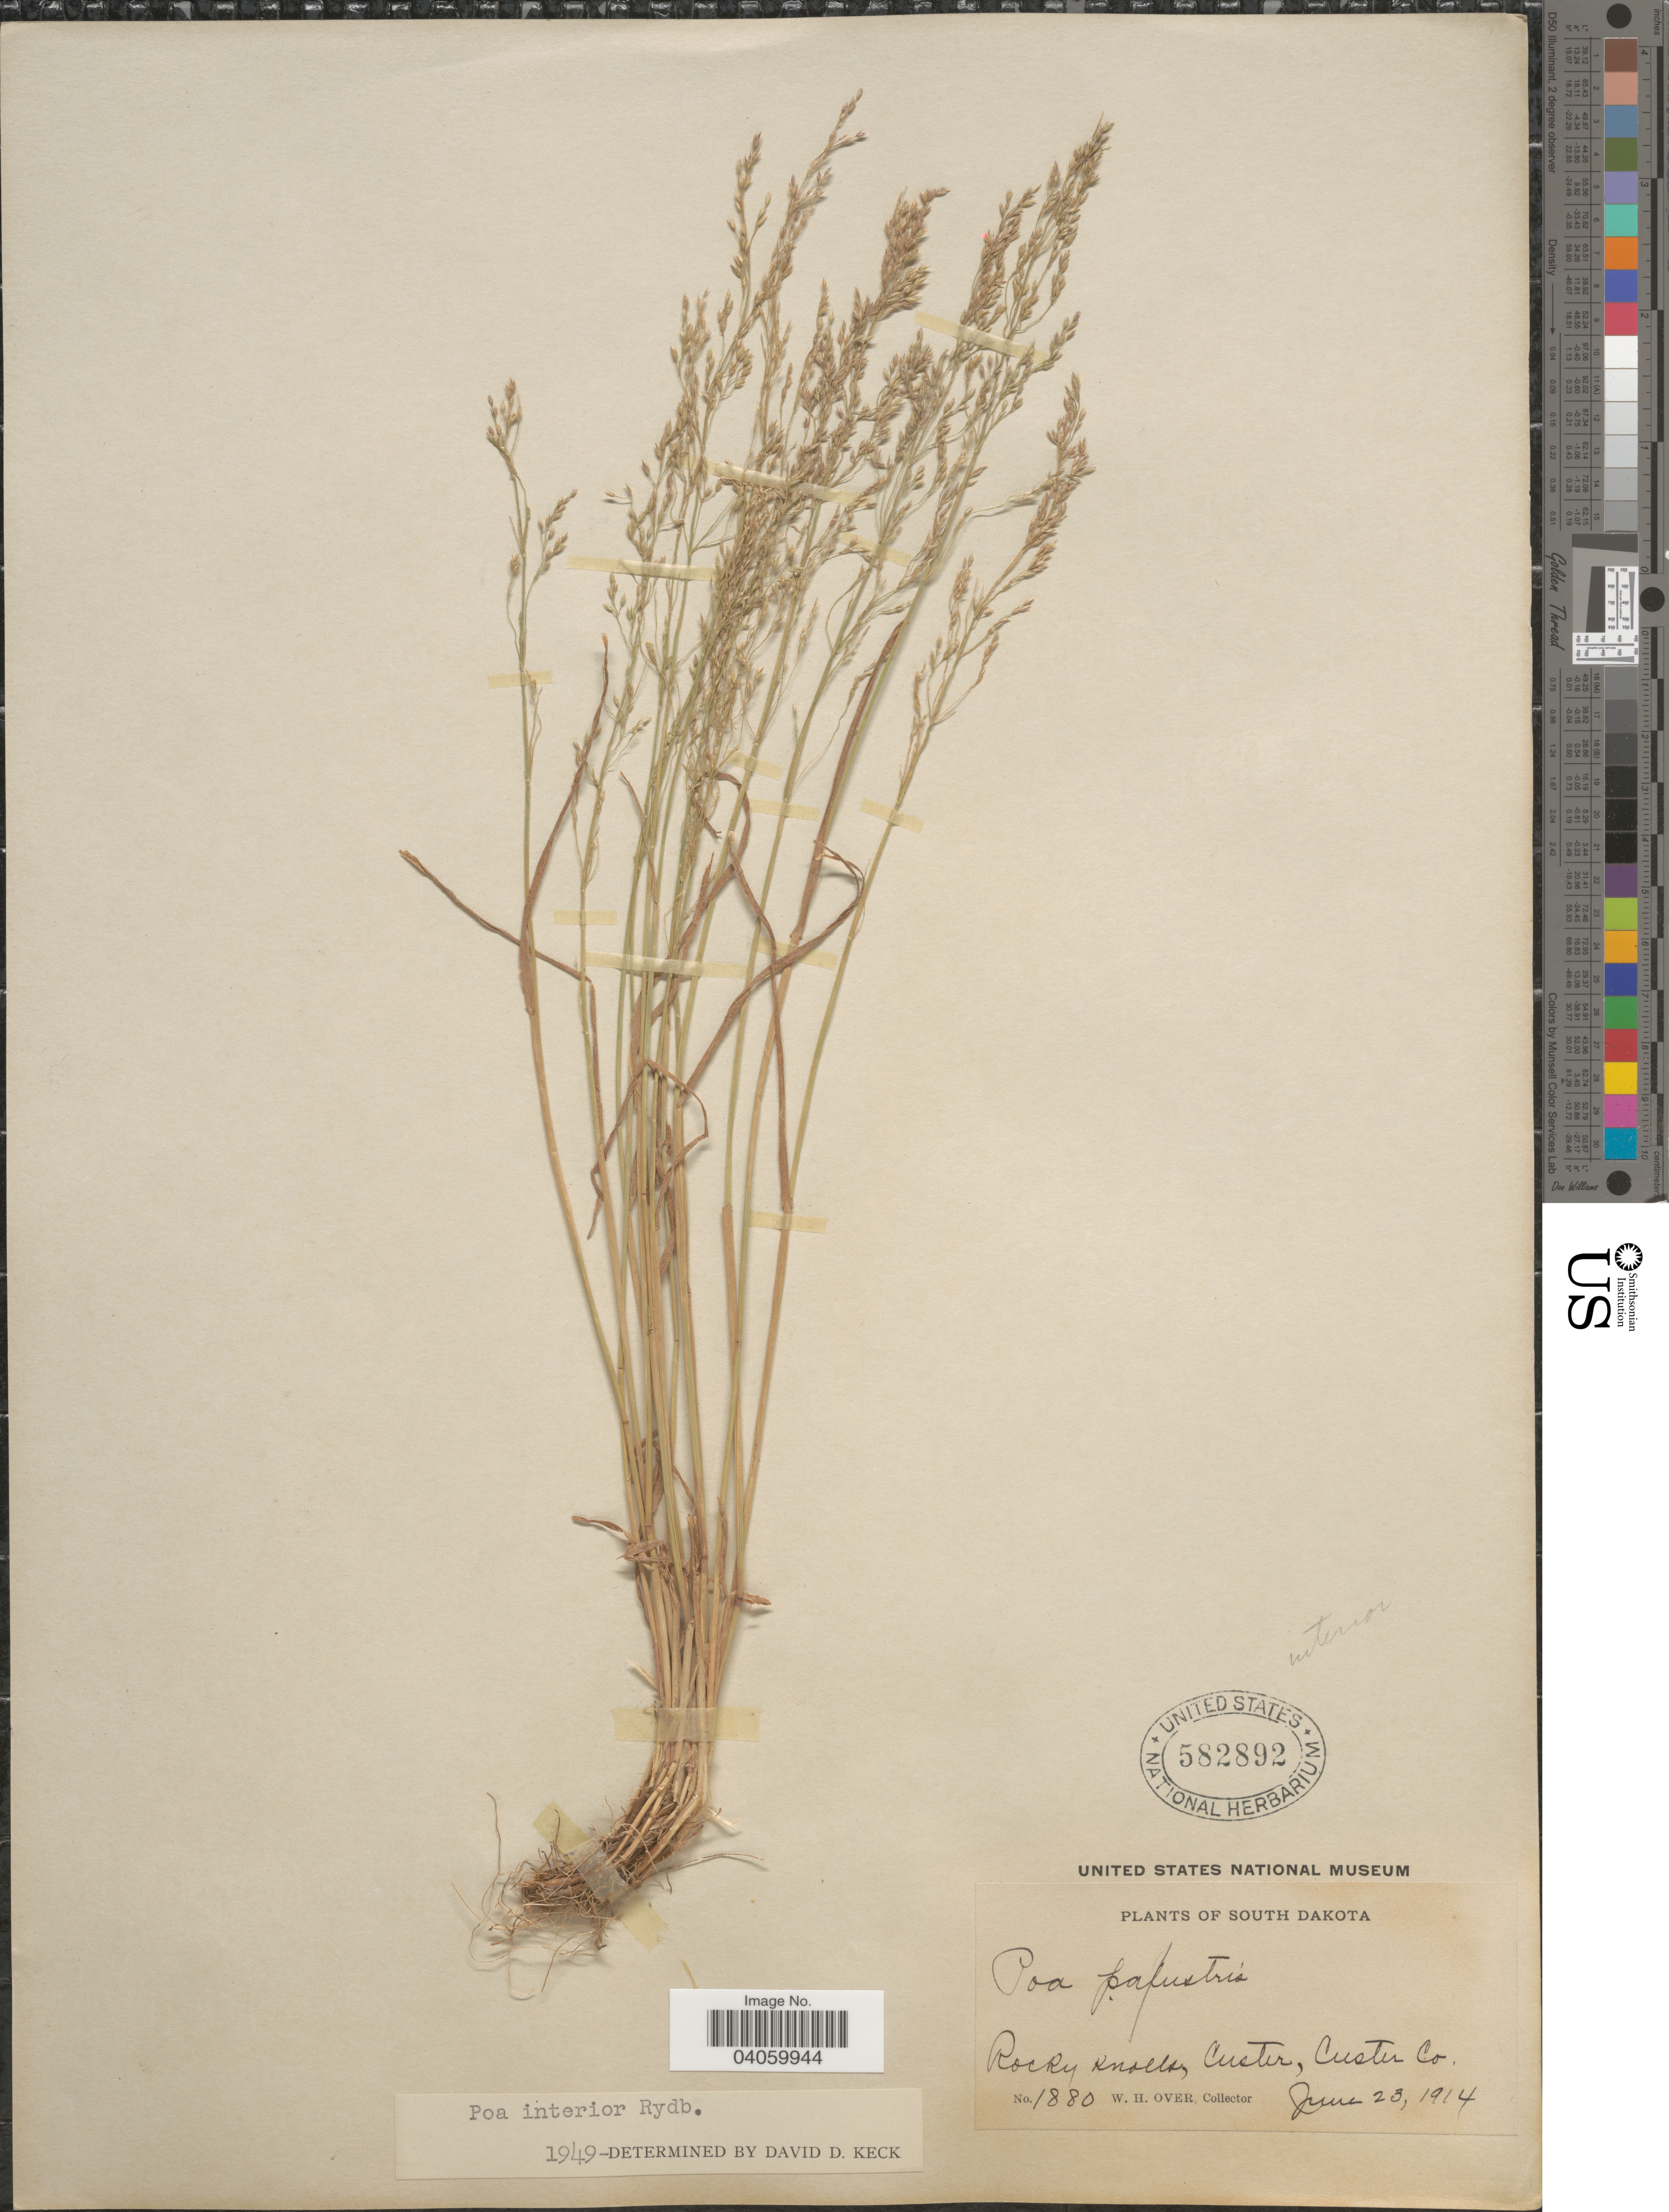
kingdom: Plantae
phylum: Tracheophyta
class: Liliopsida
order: Poales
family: Poaceae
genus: Poa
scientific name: Poa interior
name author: Rydb.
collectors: W. Over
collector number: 1880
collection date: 1914-06-23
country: United States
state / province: South Dakota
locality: Rocky knolls, Custer, Custer Co.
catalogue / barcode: US 582892